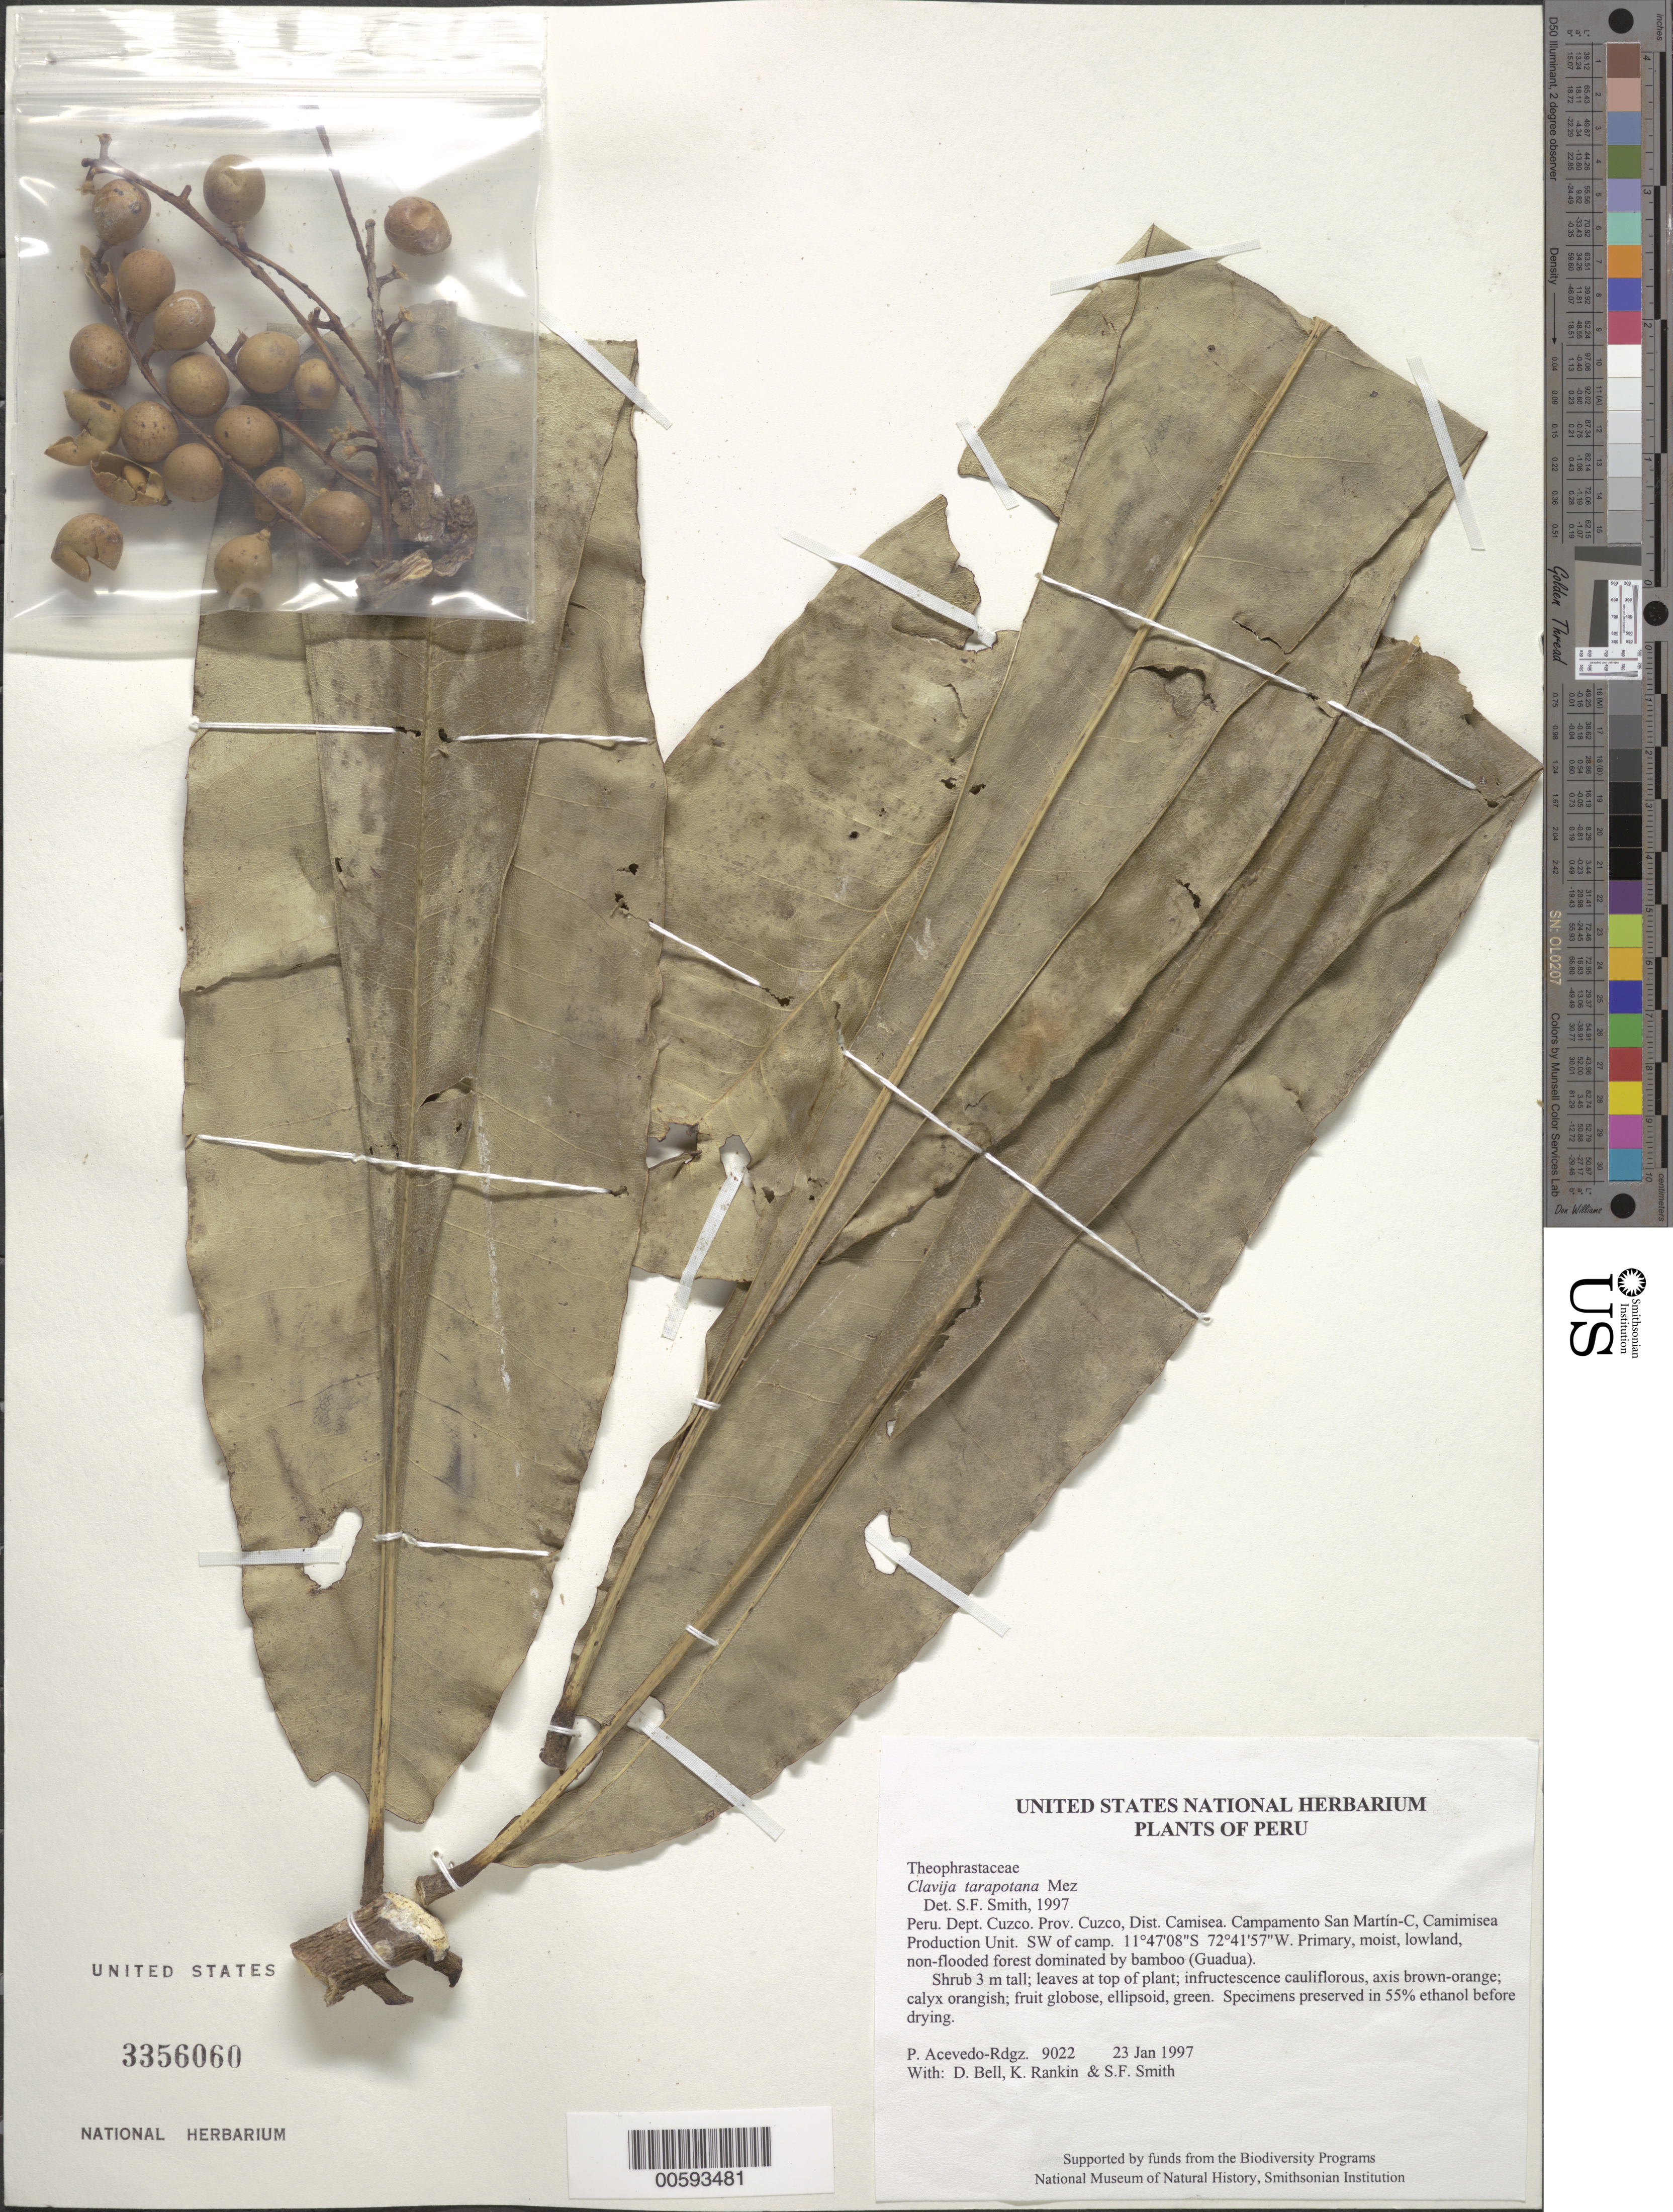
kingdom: Plantae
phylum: Tracheophyta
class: Magnoliopsida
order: Ericales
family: Primulaceae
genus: Clavija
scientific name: Clavija tarapotana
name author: Mez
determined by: Smith, Stephen F., (US), NMNH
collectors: P. Acevedo-Rodr., D. A. Bell, K. B. Rankin & S.F. Smith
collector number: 9022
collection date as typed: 23 Jan 1997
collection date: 1997-01-23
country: Peru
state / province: Cusco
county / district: Cusco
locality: Districto Camisea, Campamento San Martín-C, Camimisea Production Unit. SW of camp.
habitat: Primary, moist, lowland, non-flooded forest dominated by bamboo (Guadua).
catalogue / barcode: US 3356060